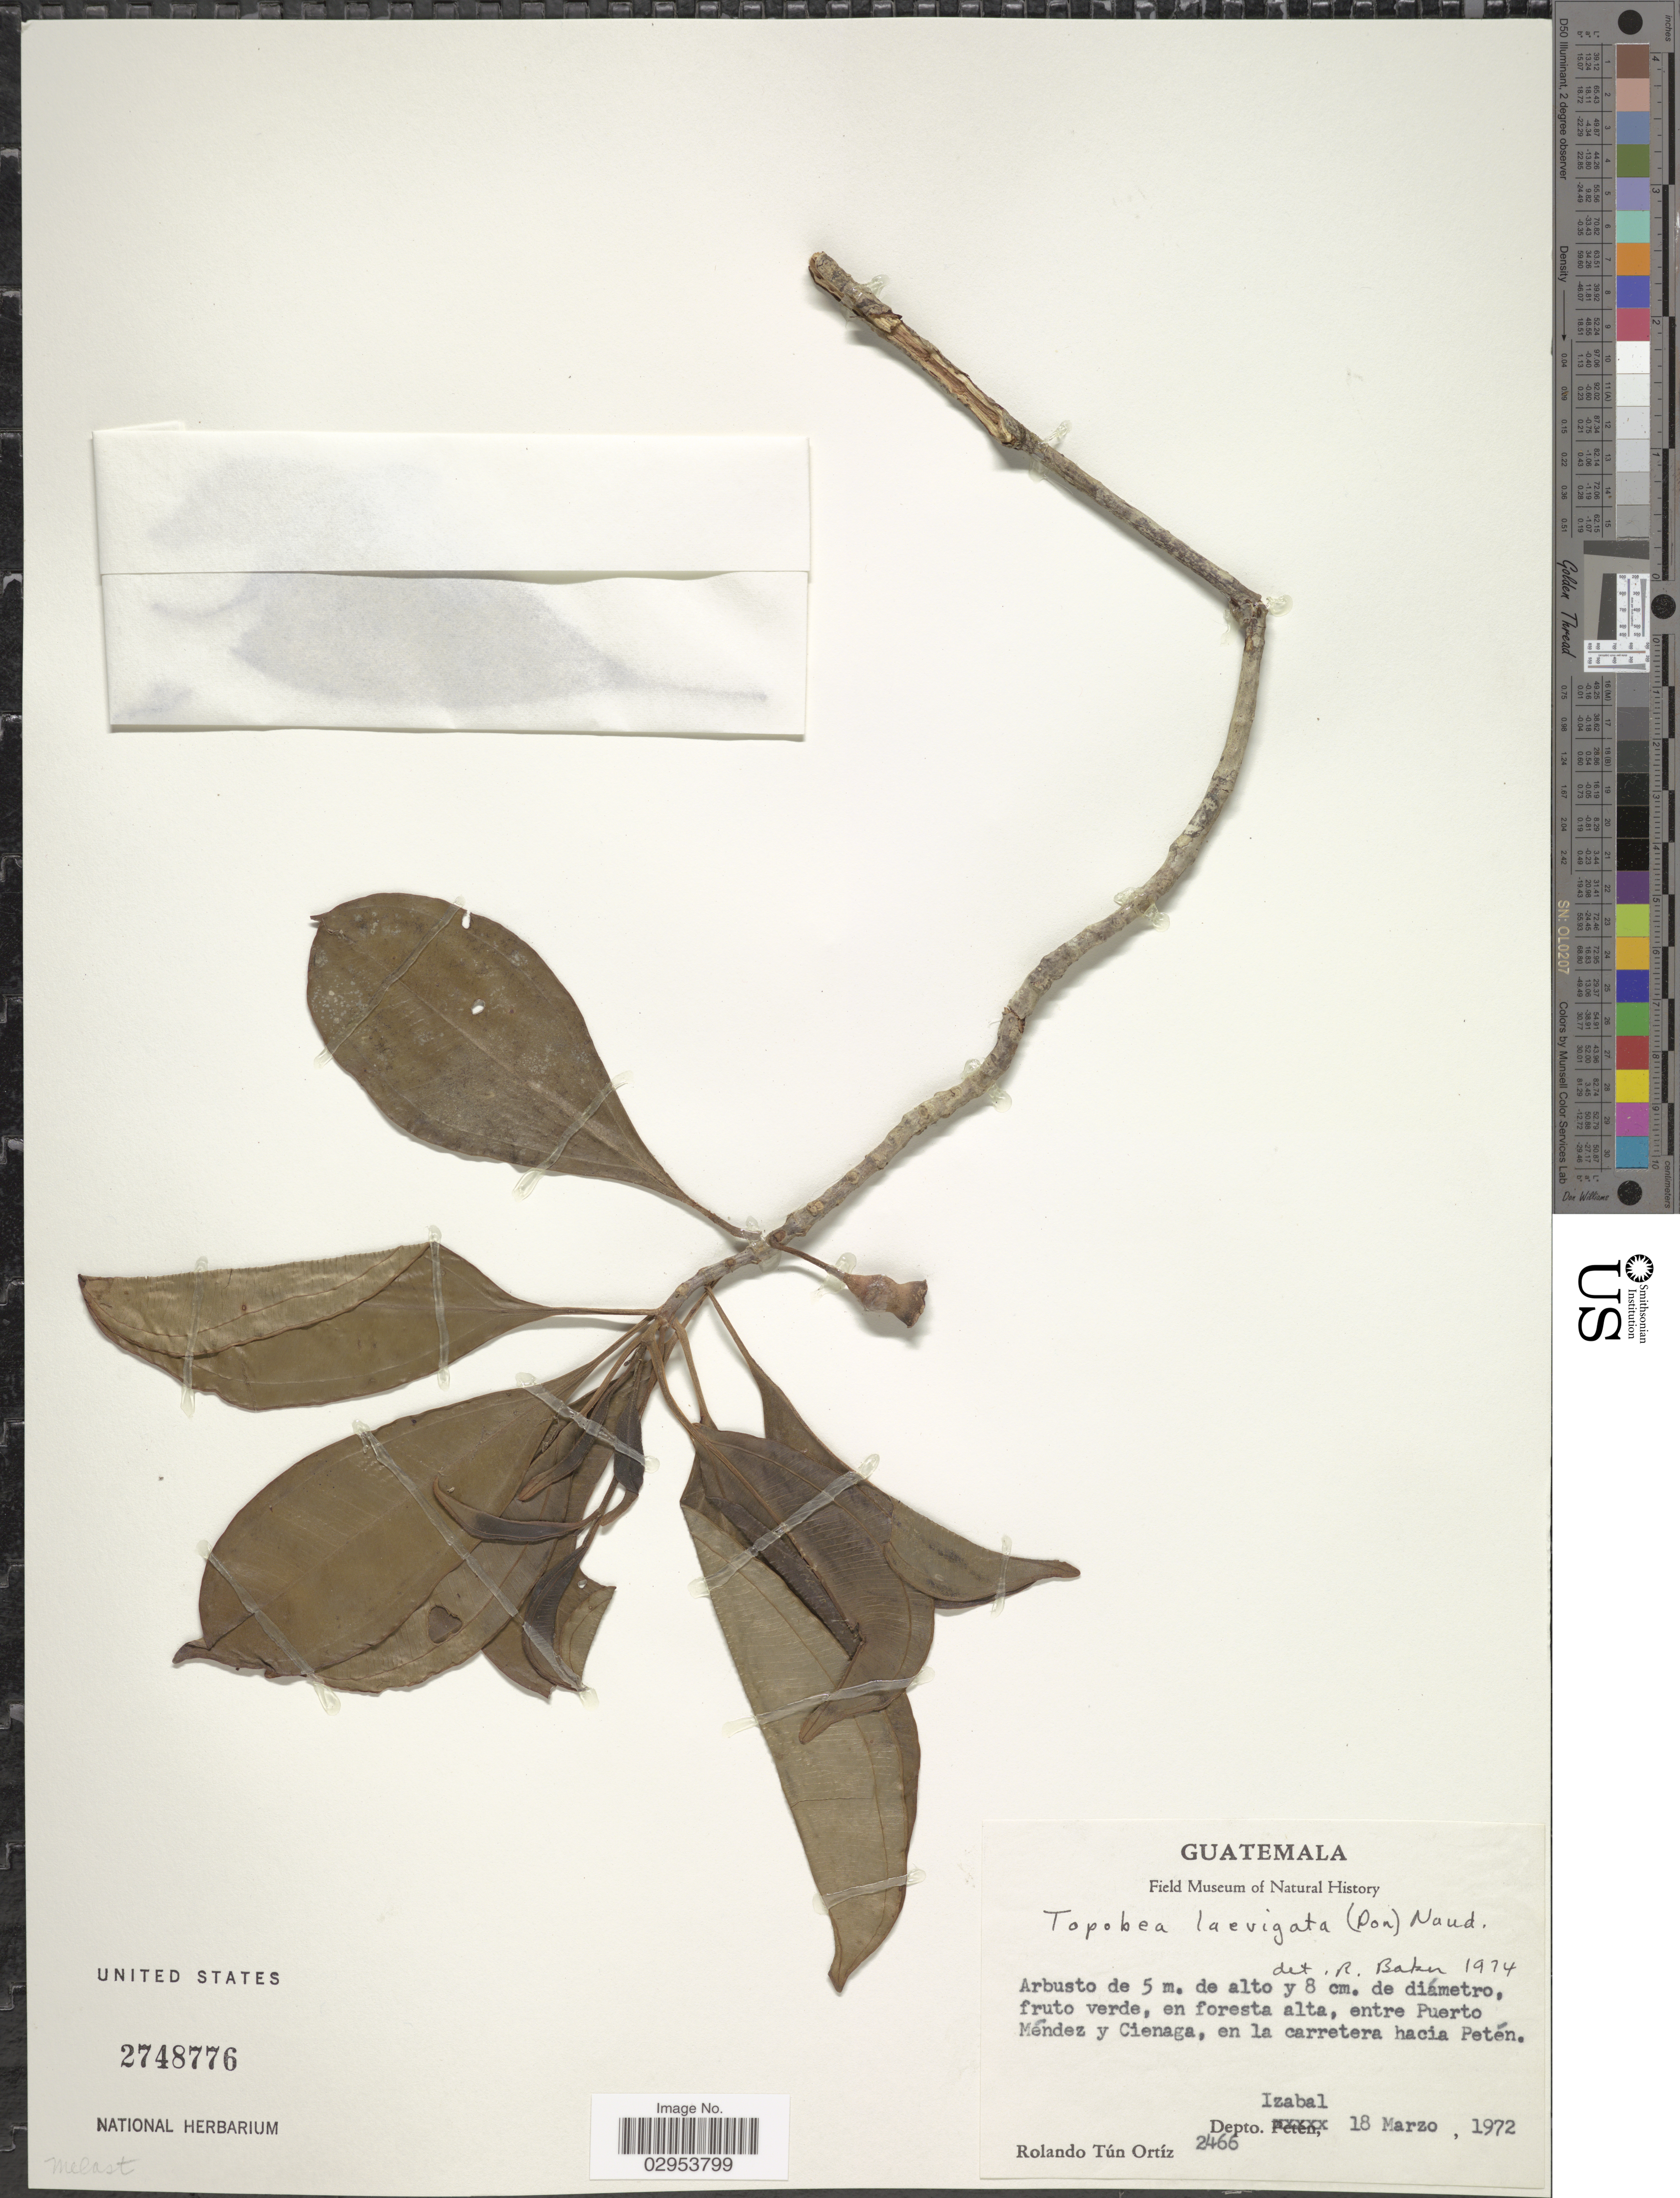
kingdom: Plantae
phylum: Tracheophyta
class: Magnoliopsida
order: Myrtales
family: Melastomataceae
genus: Topobea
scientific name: Topobea laevigata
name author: (D. Don) Naudin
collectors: R. T. Ortíz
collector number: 2466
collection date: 1972-03-18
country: Guatemala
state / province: Izabal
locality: En forest alta, entre Puerto Méndez y Cienaga, en la carretera hacia Petén, Depto. Izabal.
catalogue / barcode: US 2748776